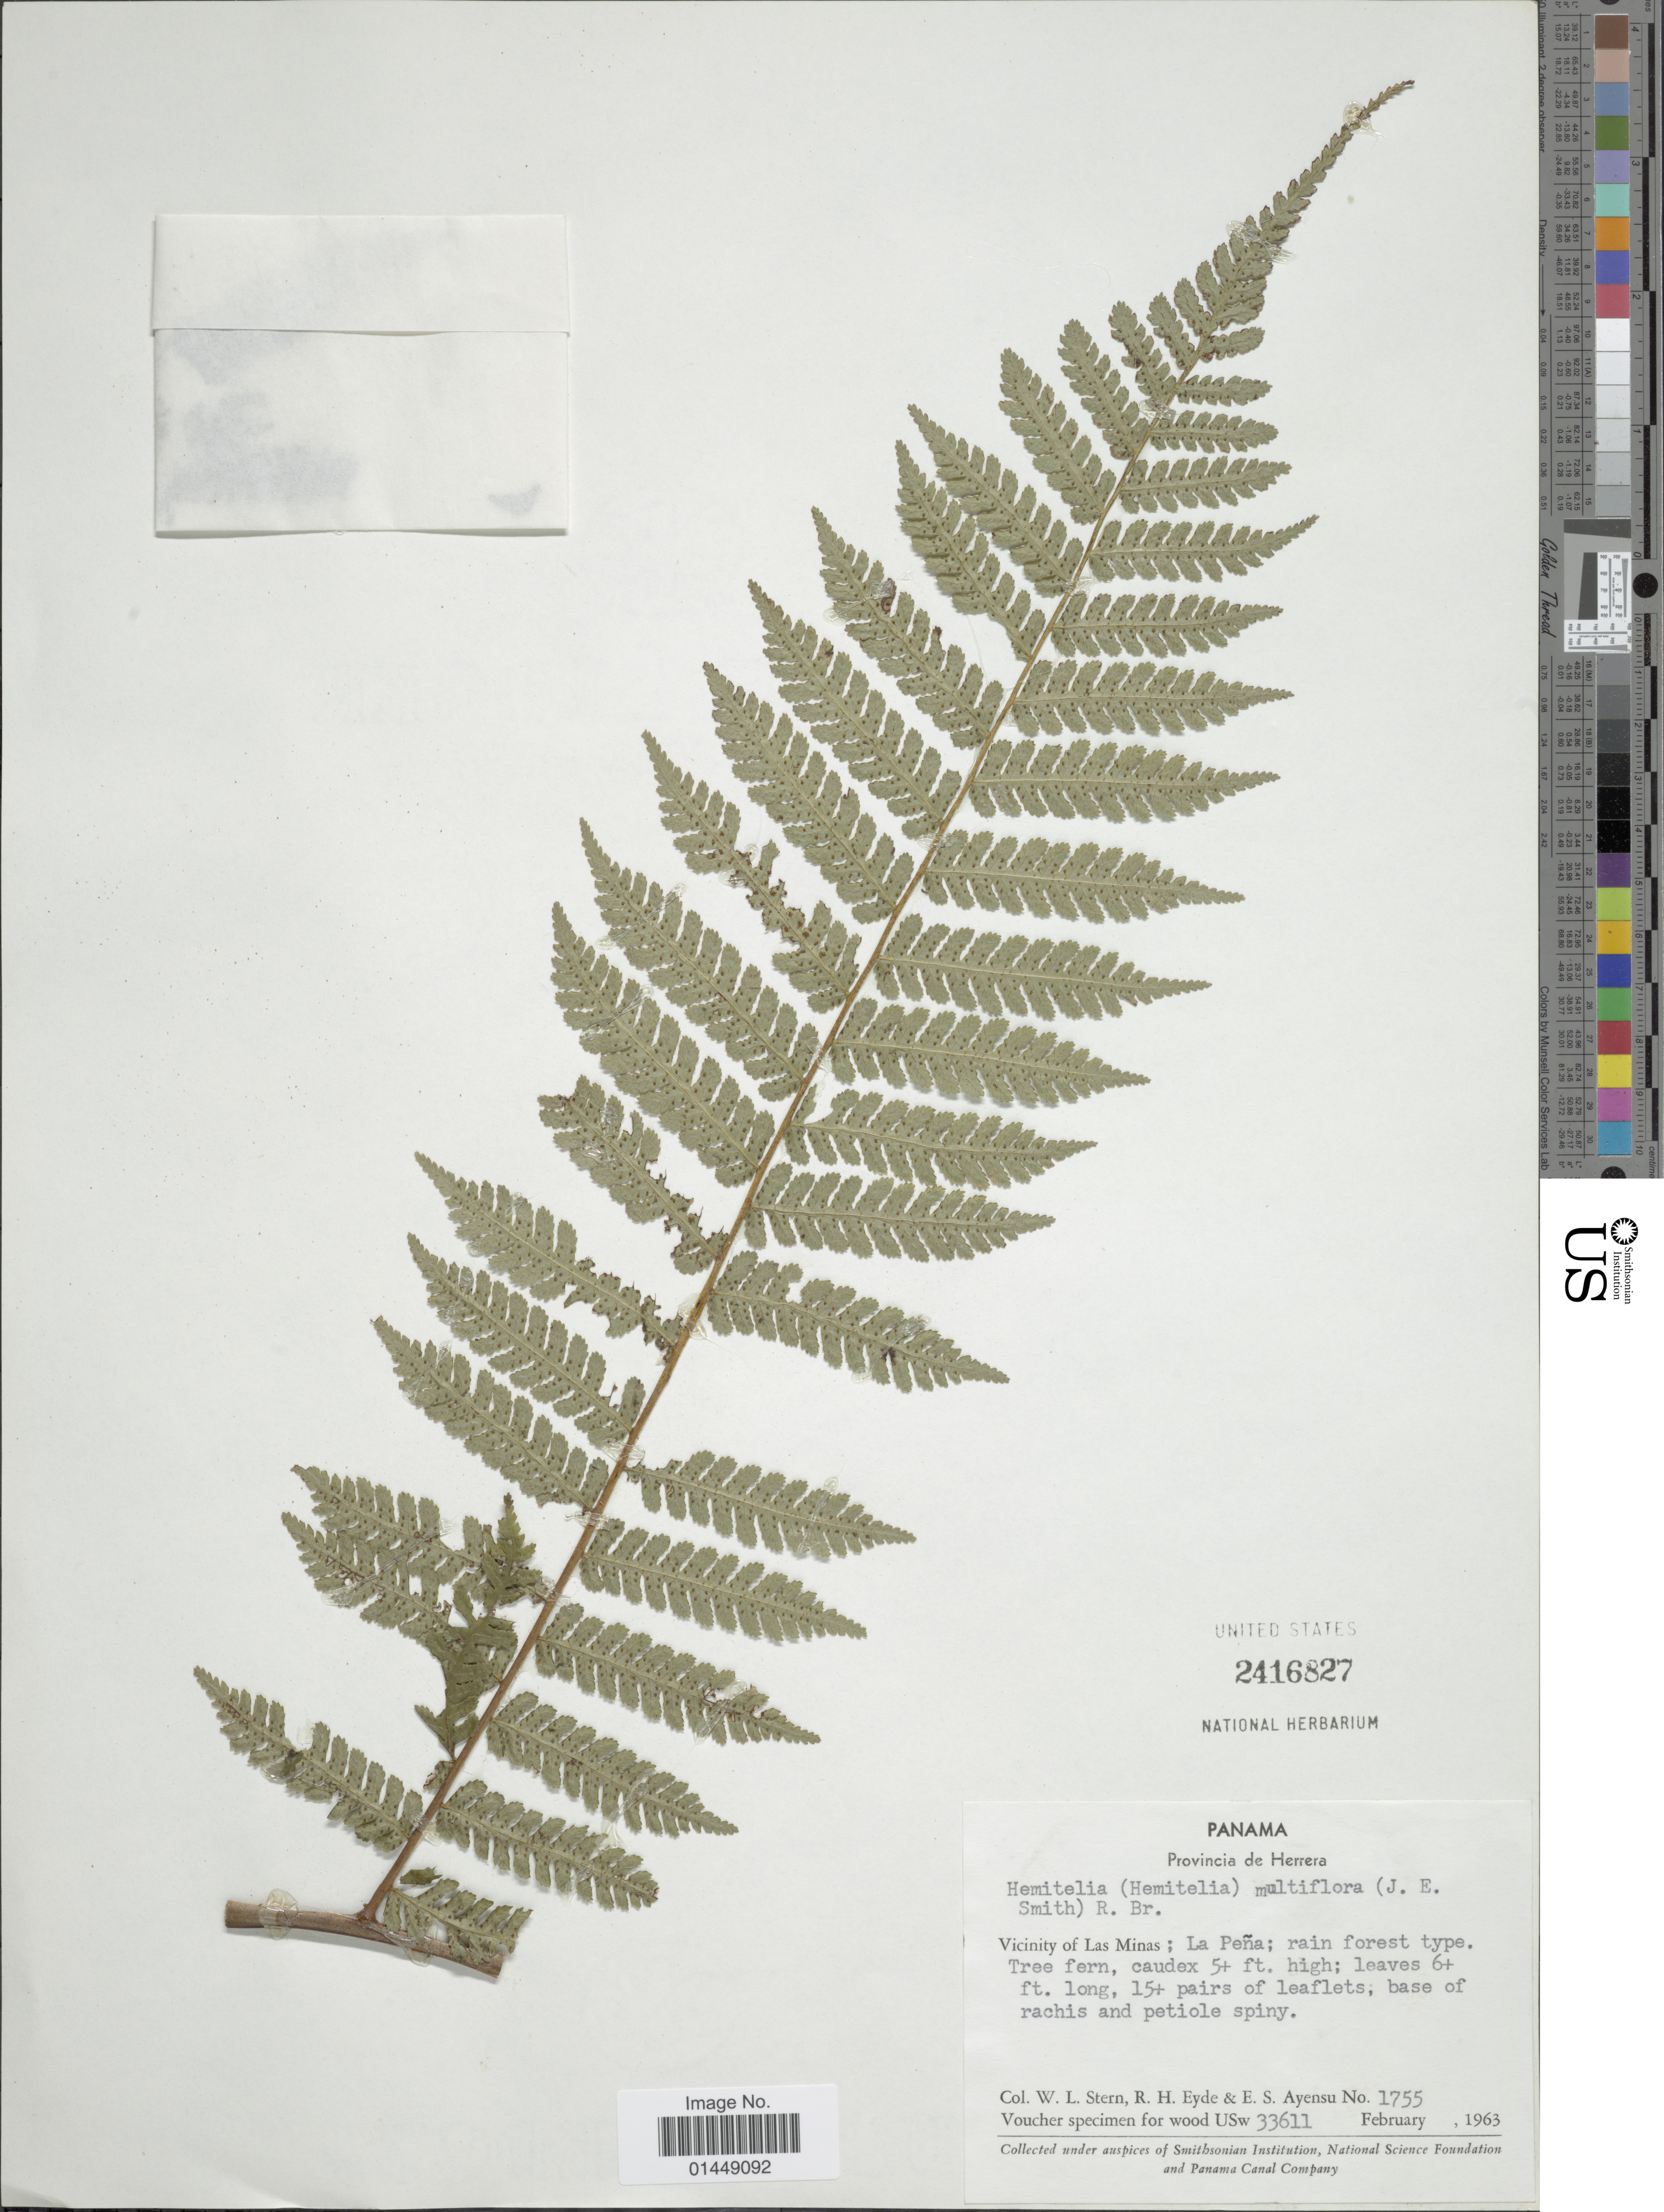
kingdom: Plantae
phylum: Tracheophyta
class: Polypodiopsida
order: Cyatheales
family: Cyatheaceae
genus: Cyathea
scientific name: Cyathea multiflora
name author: Sm.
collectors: W. L. Stern, R. H. Eyde & E. S. Ayensu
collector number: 1755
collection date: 1963-02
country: Panama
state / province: Herrera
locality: Provincia de Herrera. Vicinity of Las Minas; La Peña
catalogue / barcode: US 2416827